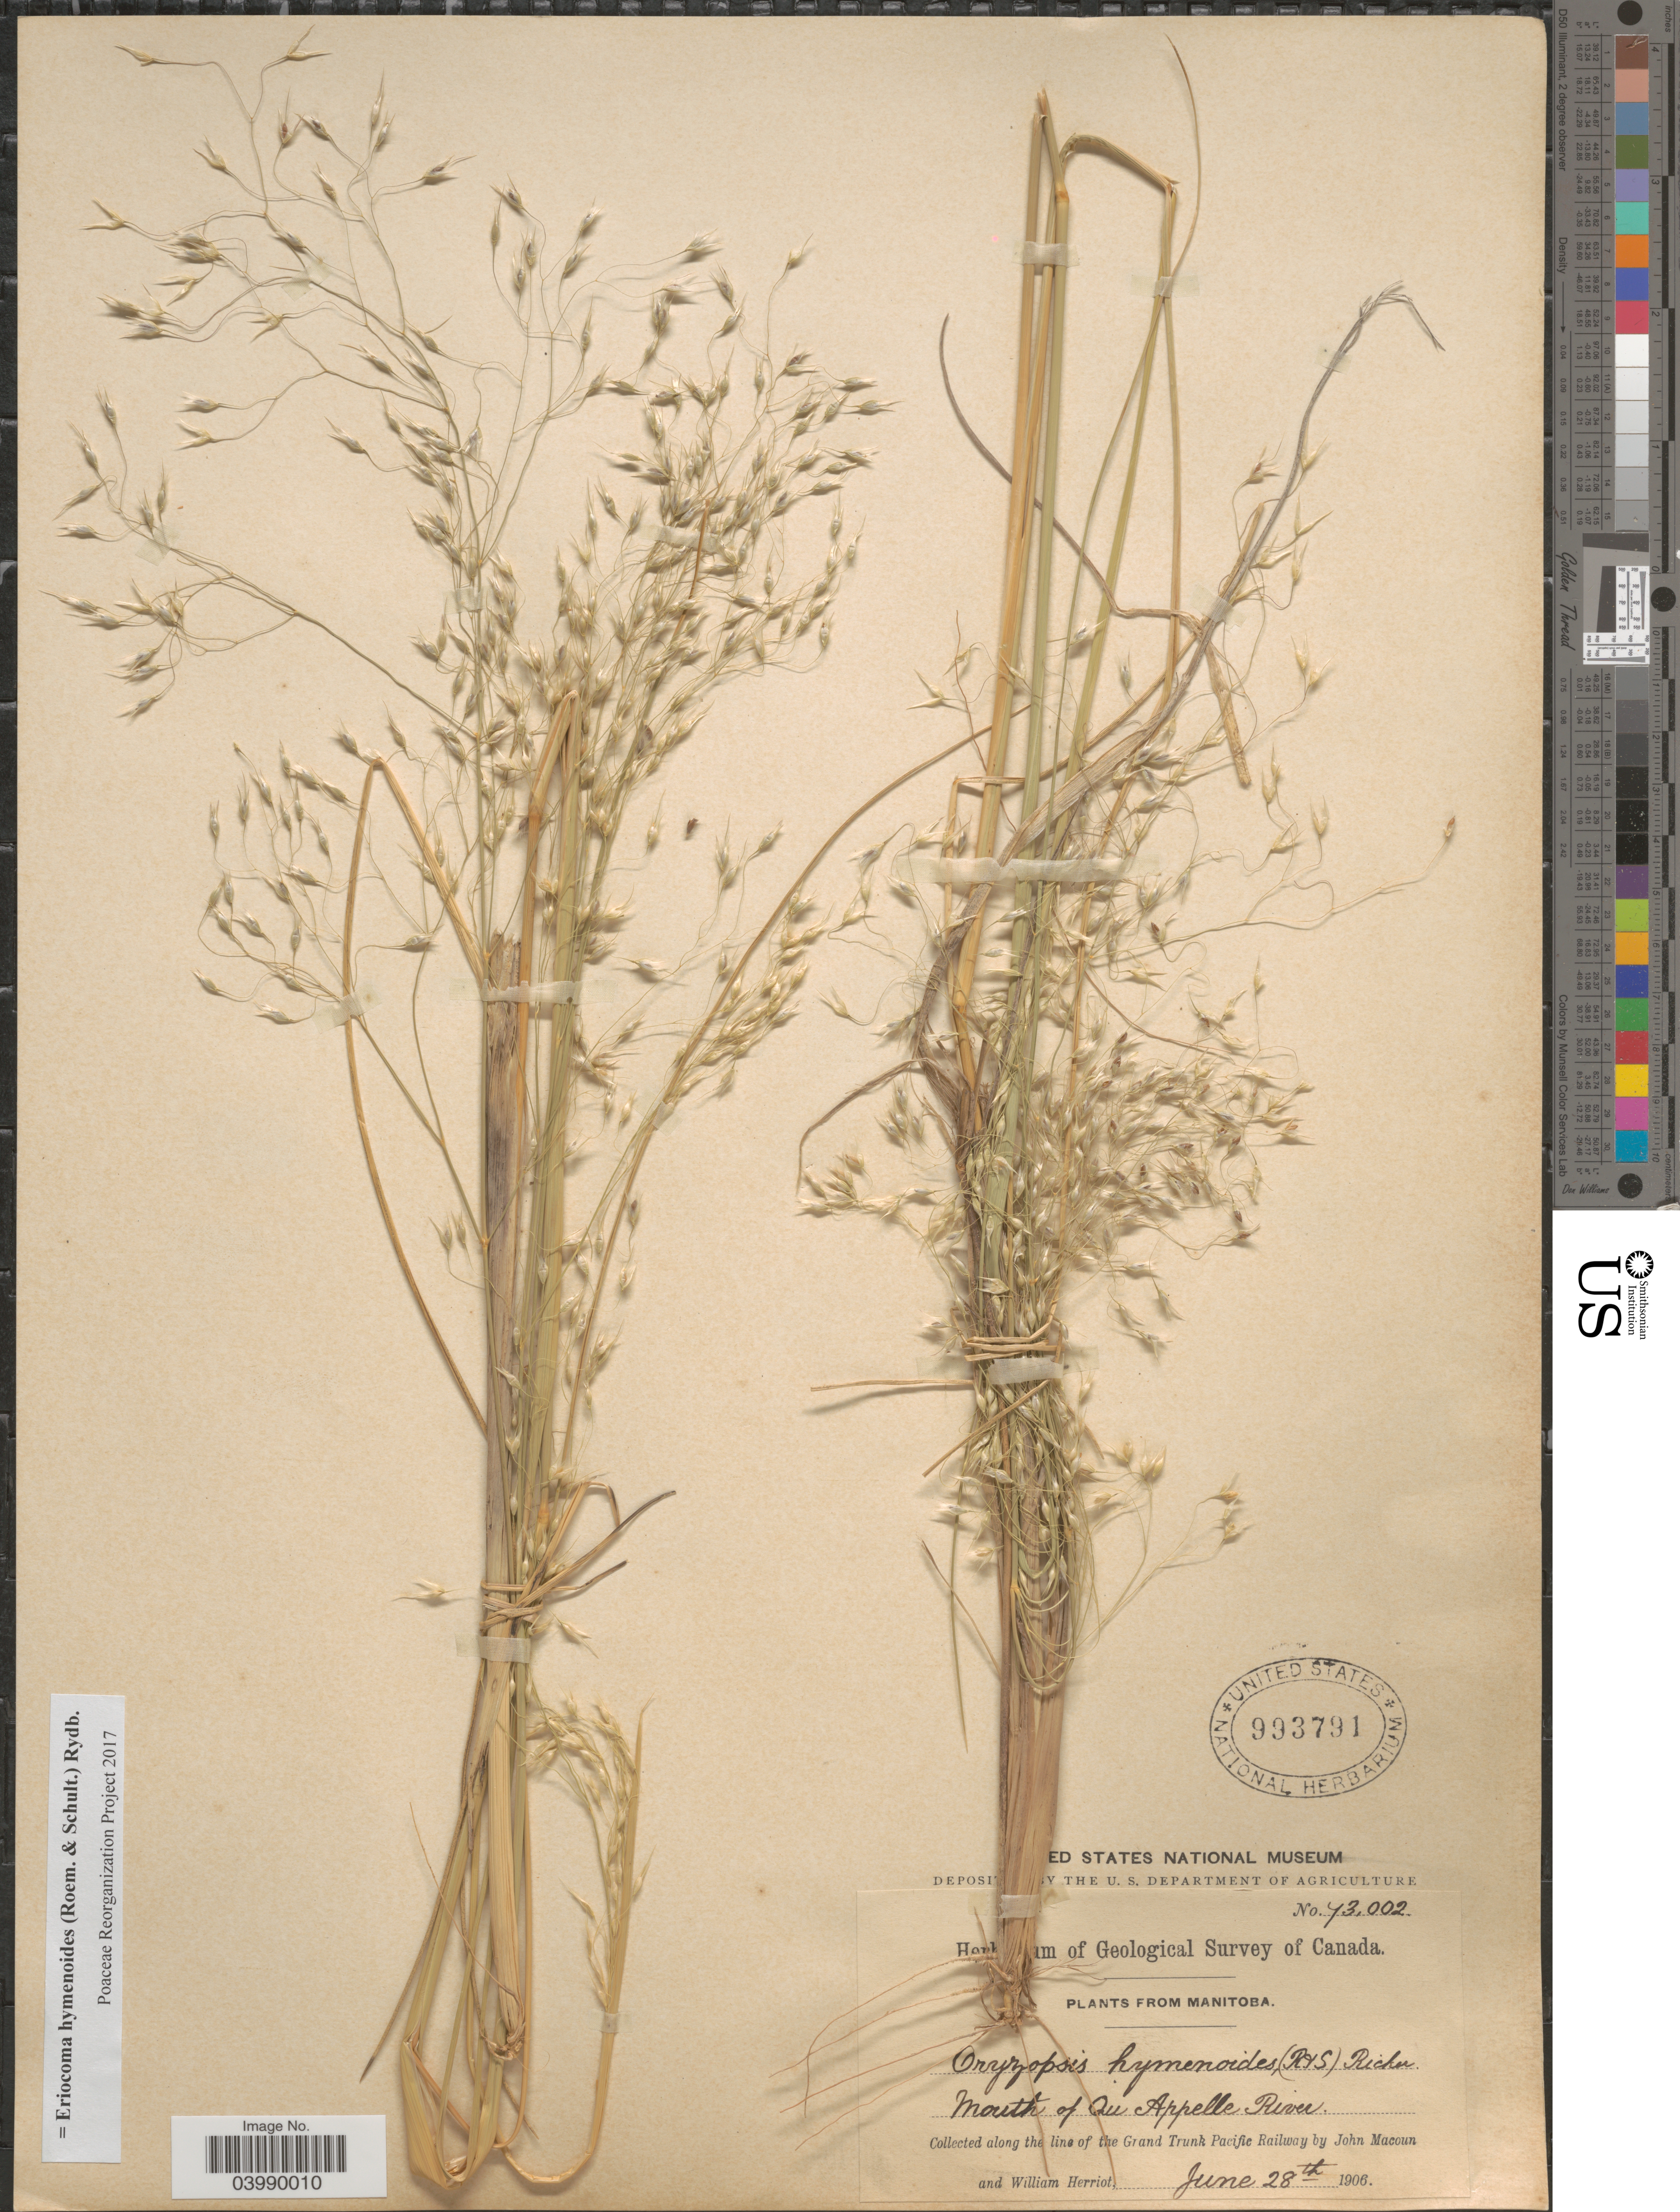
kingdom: Plantae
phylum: Tracheophyta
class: Liliopsida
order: Poales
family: Poaceae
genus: Eriocoma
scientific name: Eriocoma hymenoides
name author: (Roem. & Schult.) Rydb.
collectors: J. Macoun & W. Herriot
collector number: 73002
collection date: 1906-06-28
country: Canada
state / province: Manitoba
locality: Mouth of Qu Appelle River. Along the line of the Grand Trunk Pacific Railway.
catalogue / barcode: US 993791